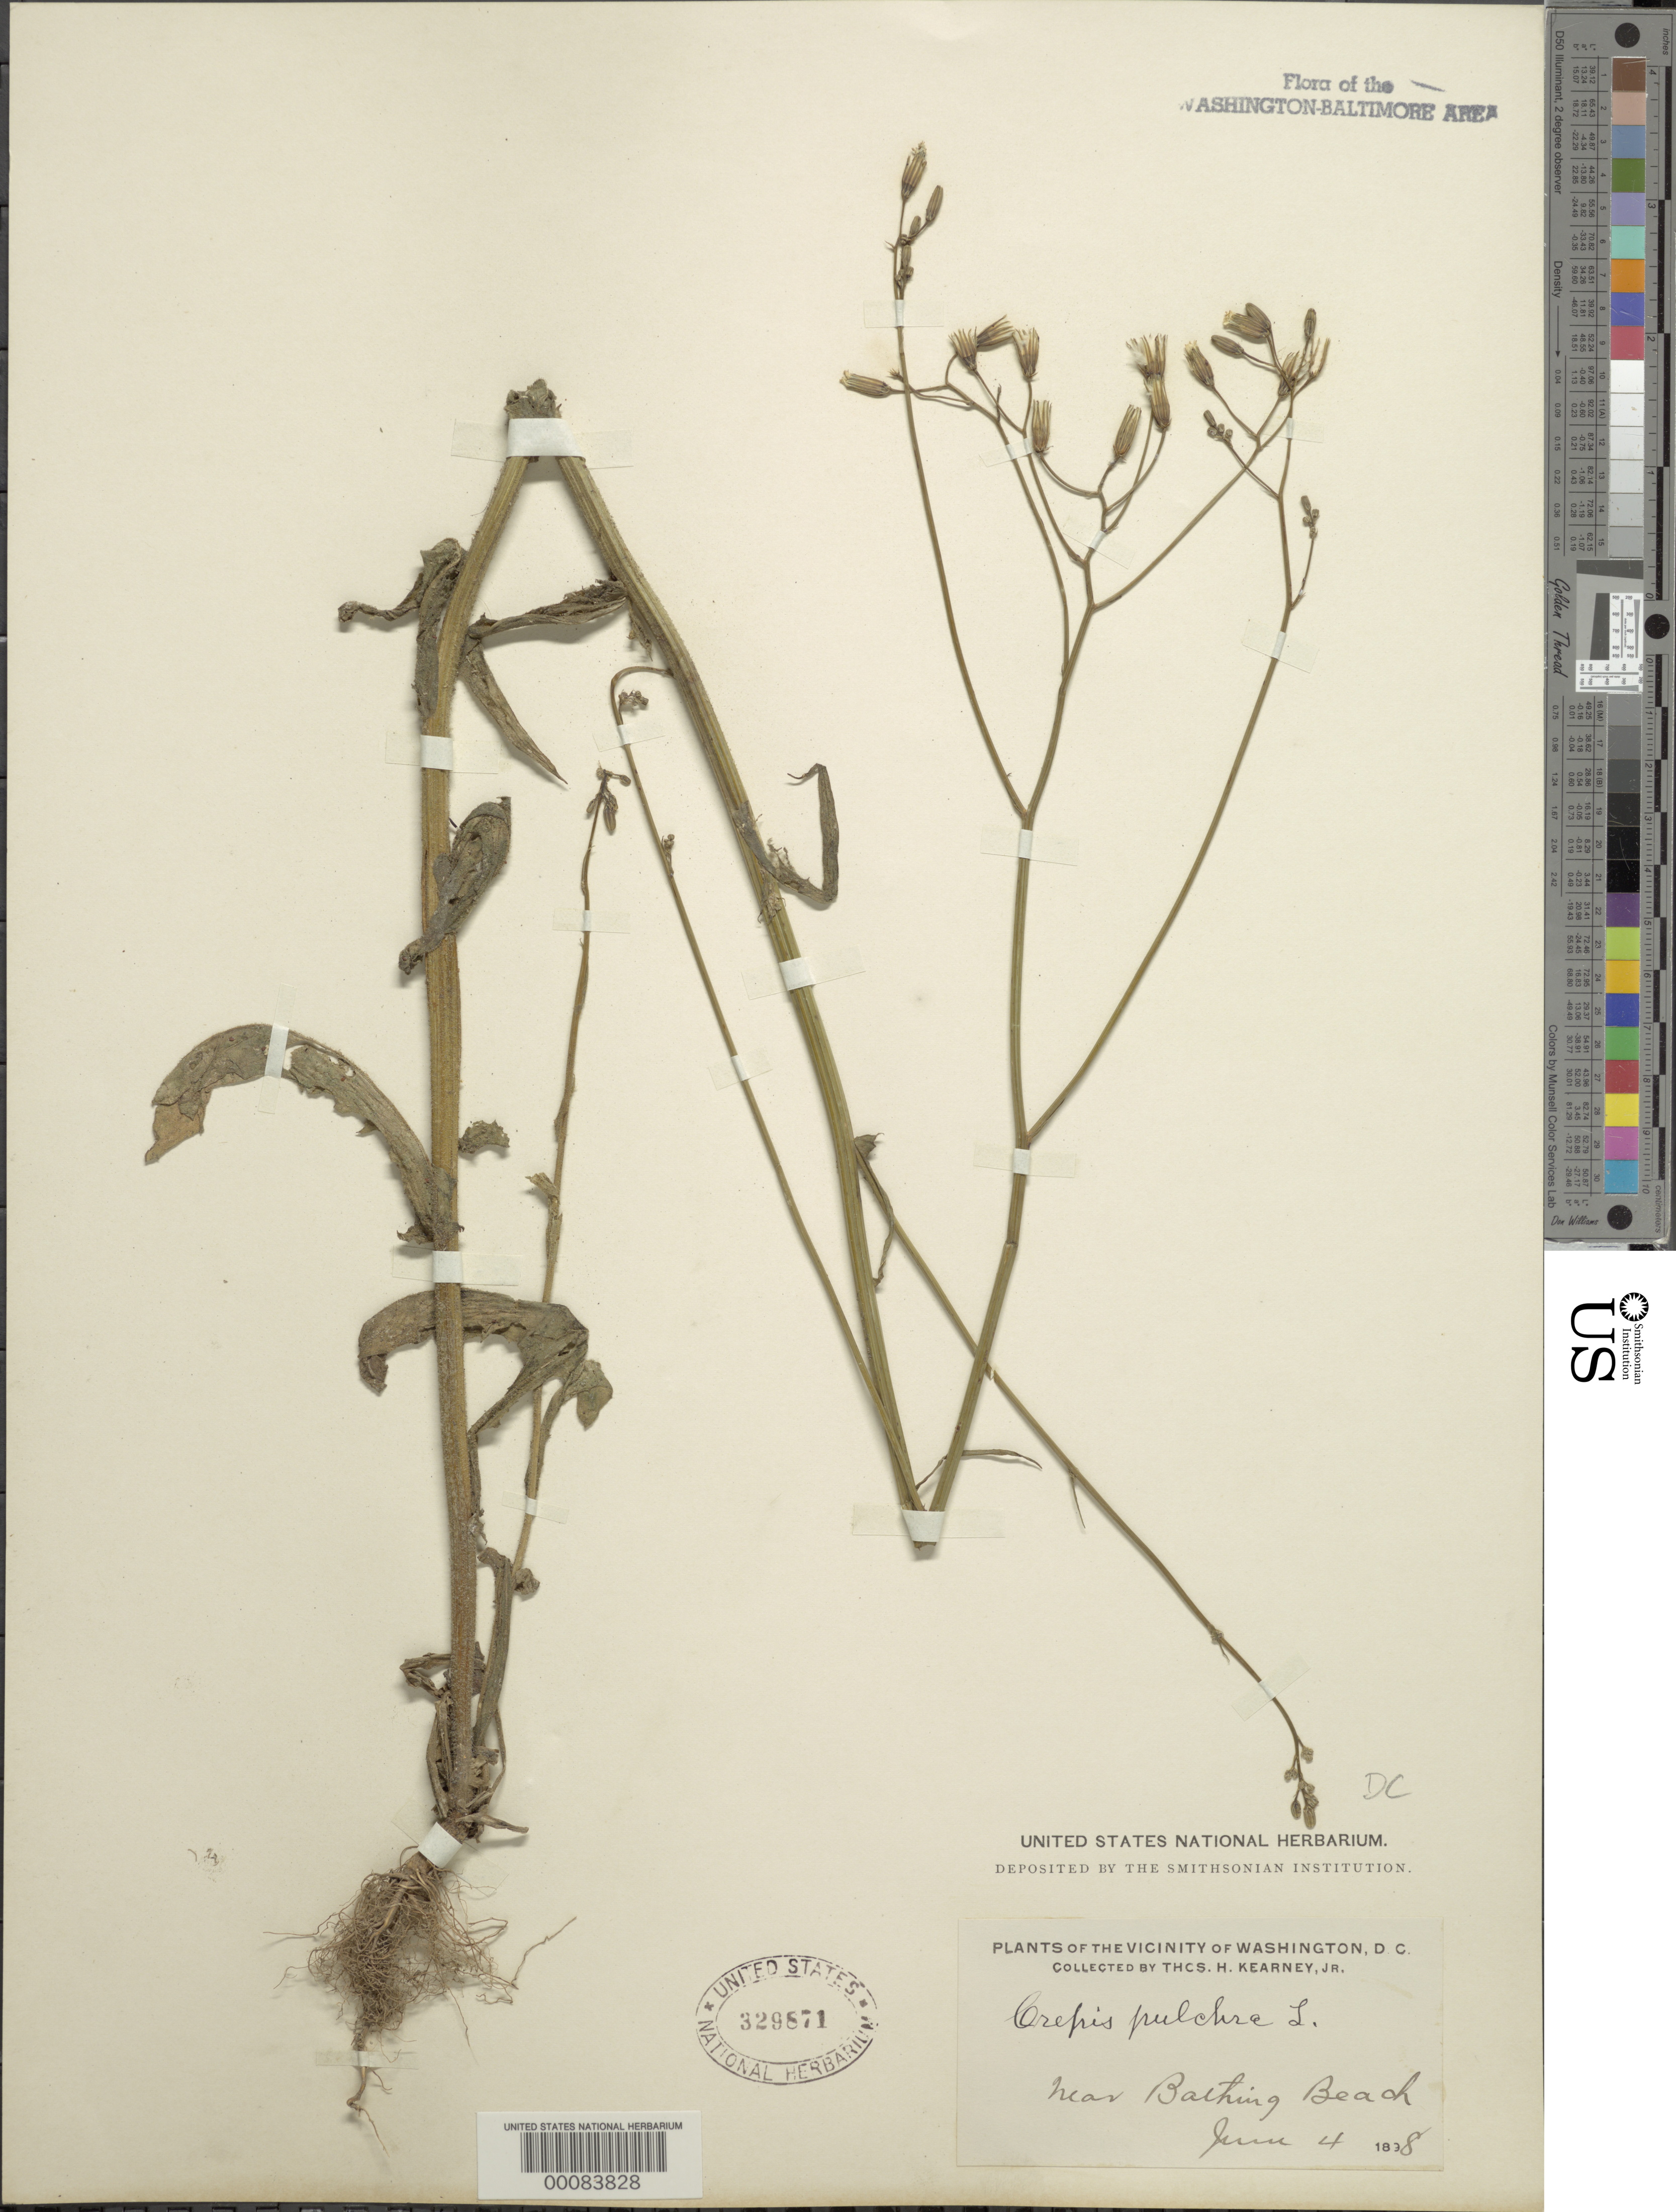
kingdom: Plantae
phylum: Tracheophyta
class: Magnoliopsida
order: Asterales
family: Asteraceae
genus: Crepis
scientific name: Crepis pulchra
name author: L.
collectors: T. H. Kearney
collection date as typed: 04 Jun 1898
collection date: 1898-06-04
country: United States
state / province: District of Columbia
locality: Bathing Beach vicinity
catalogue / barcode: US 329871